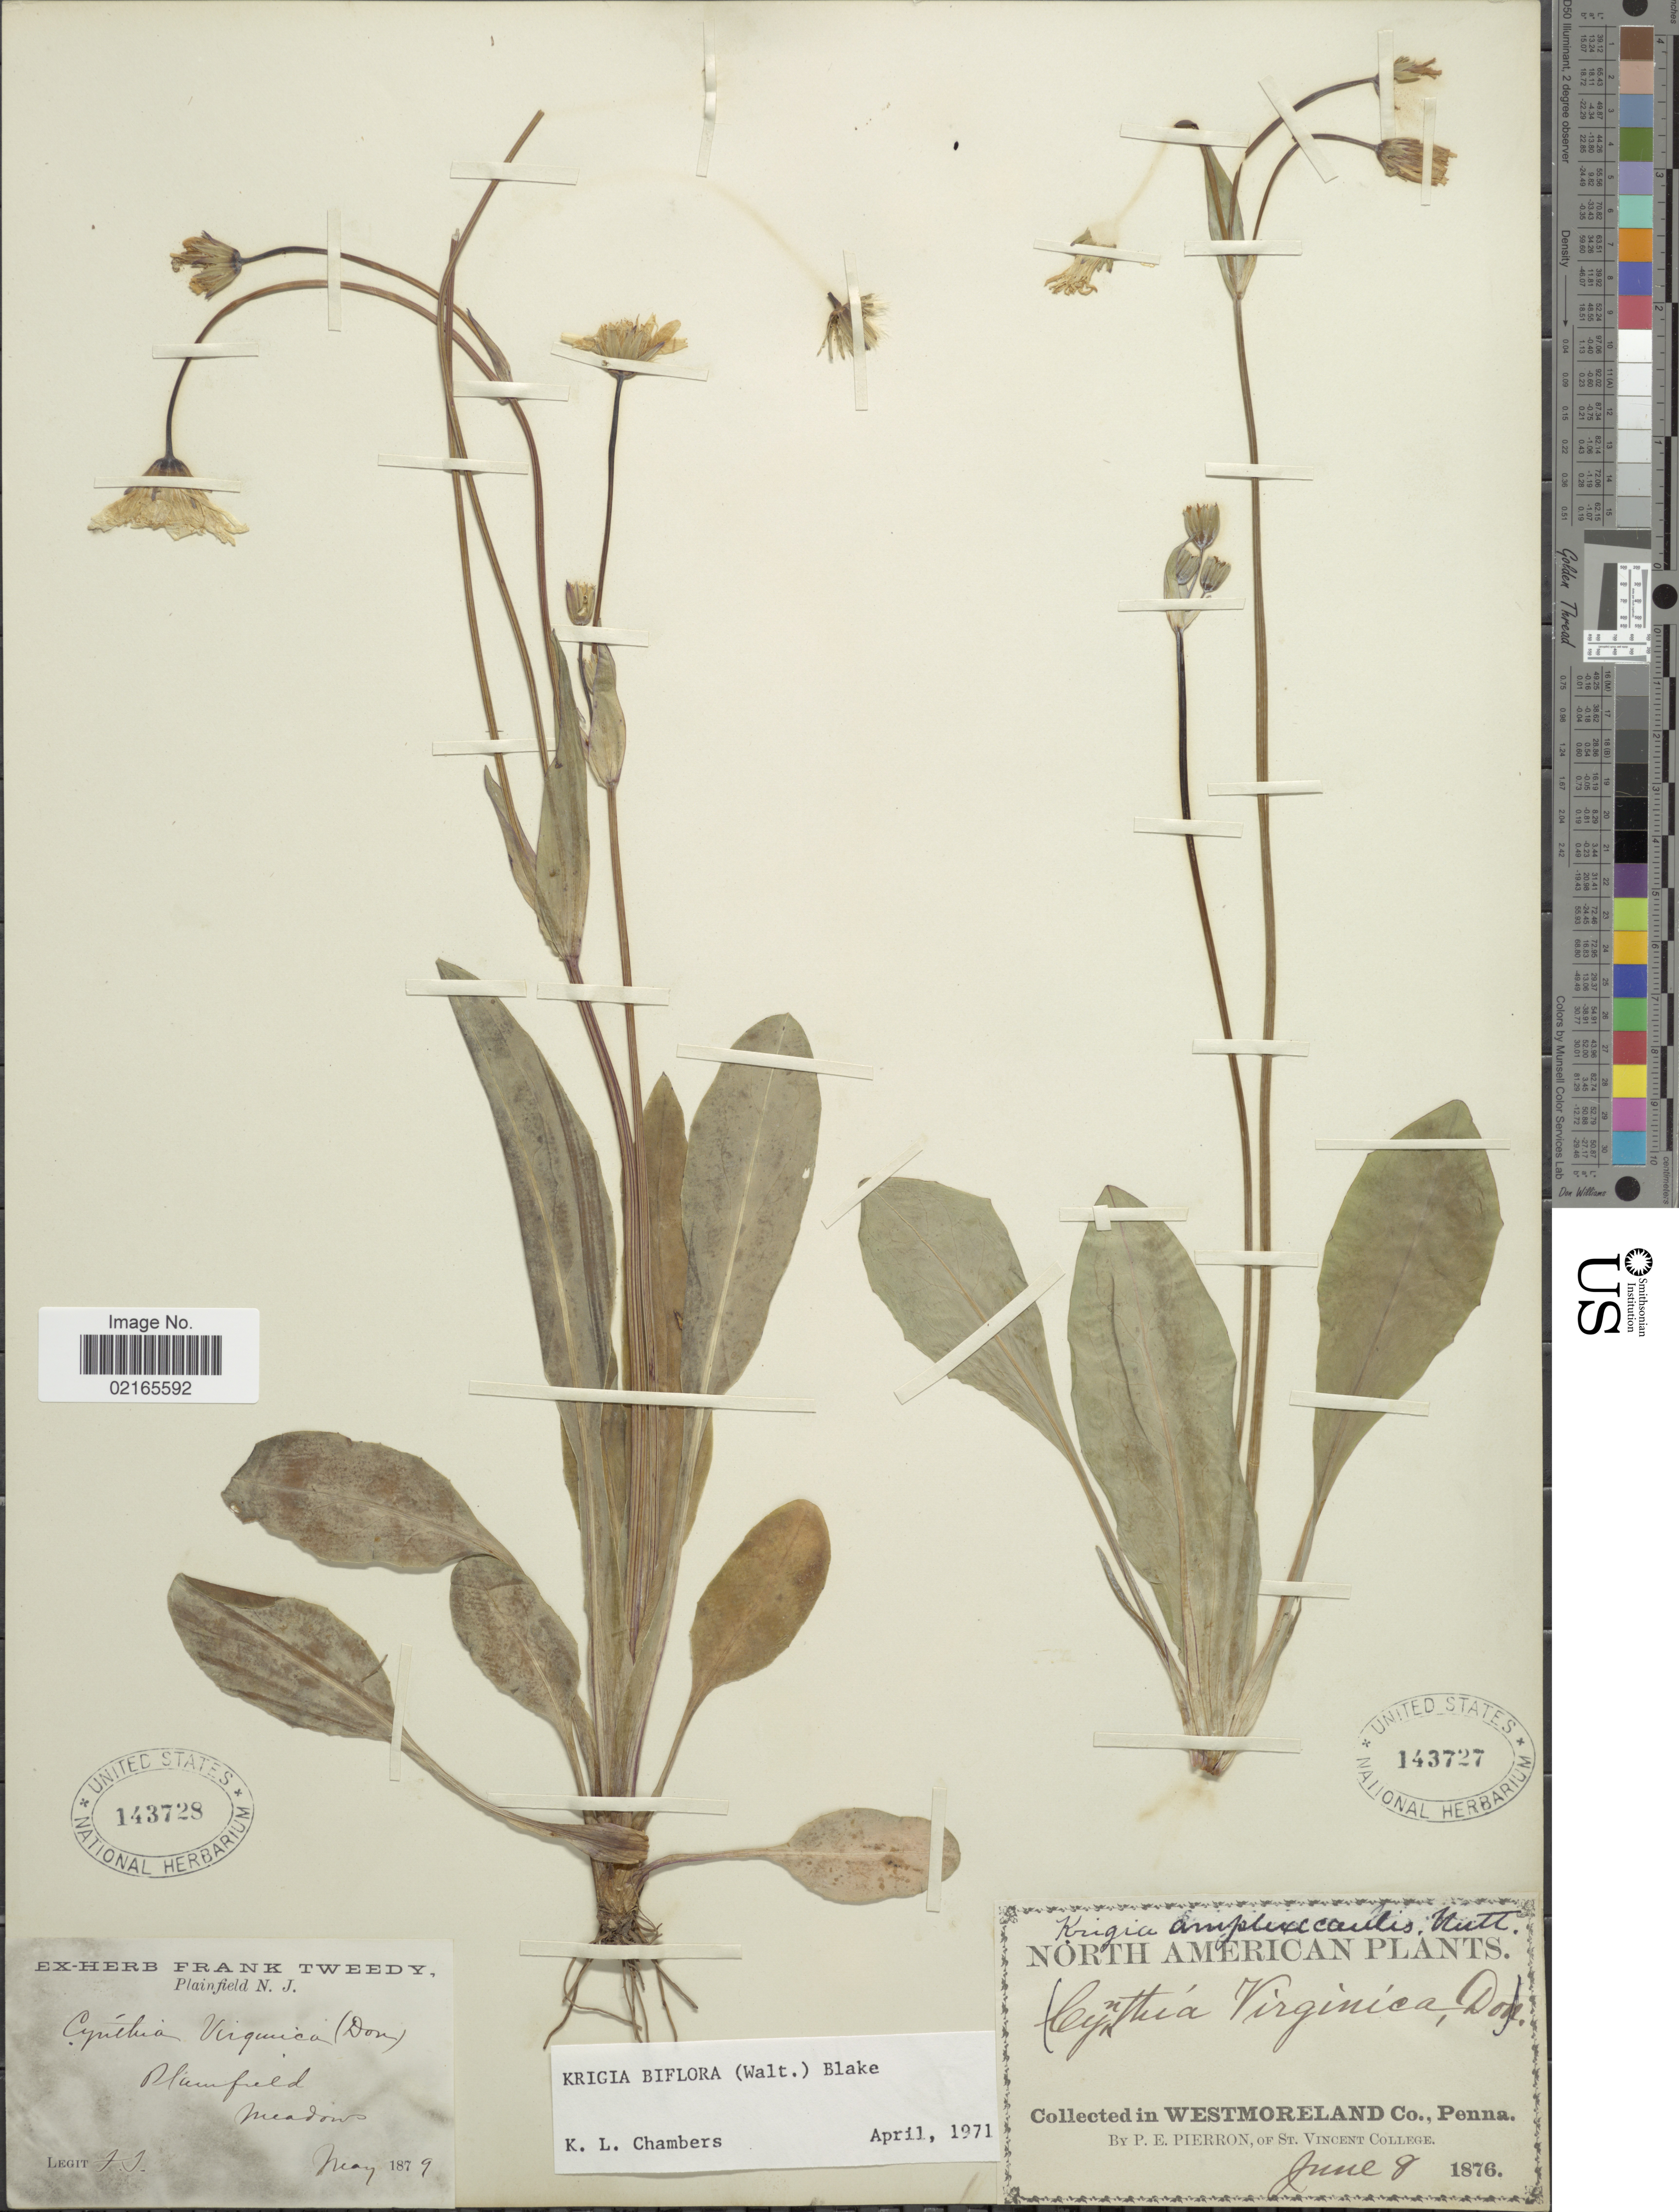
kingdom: Plantae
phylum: Tracheophyta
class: Magnoliopsida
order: Asterales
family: Asteraceae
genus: Krigia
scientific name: Krigia biflora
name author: (Walter) S.F. Blake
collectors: F. Tweedy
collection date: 1879-05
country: United States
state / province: New Jersey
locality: Plainfield, meadows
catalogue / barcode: US 143728-2